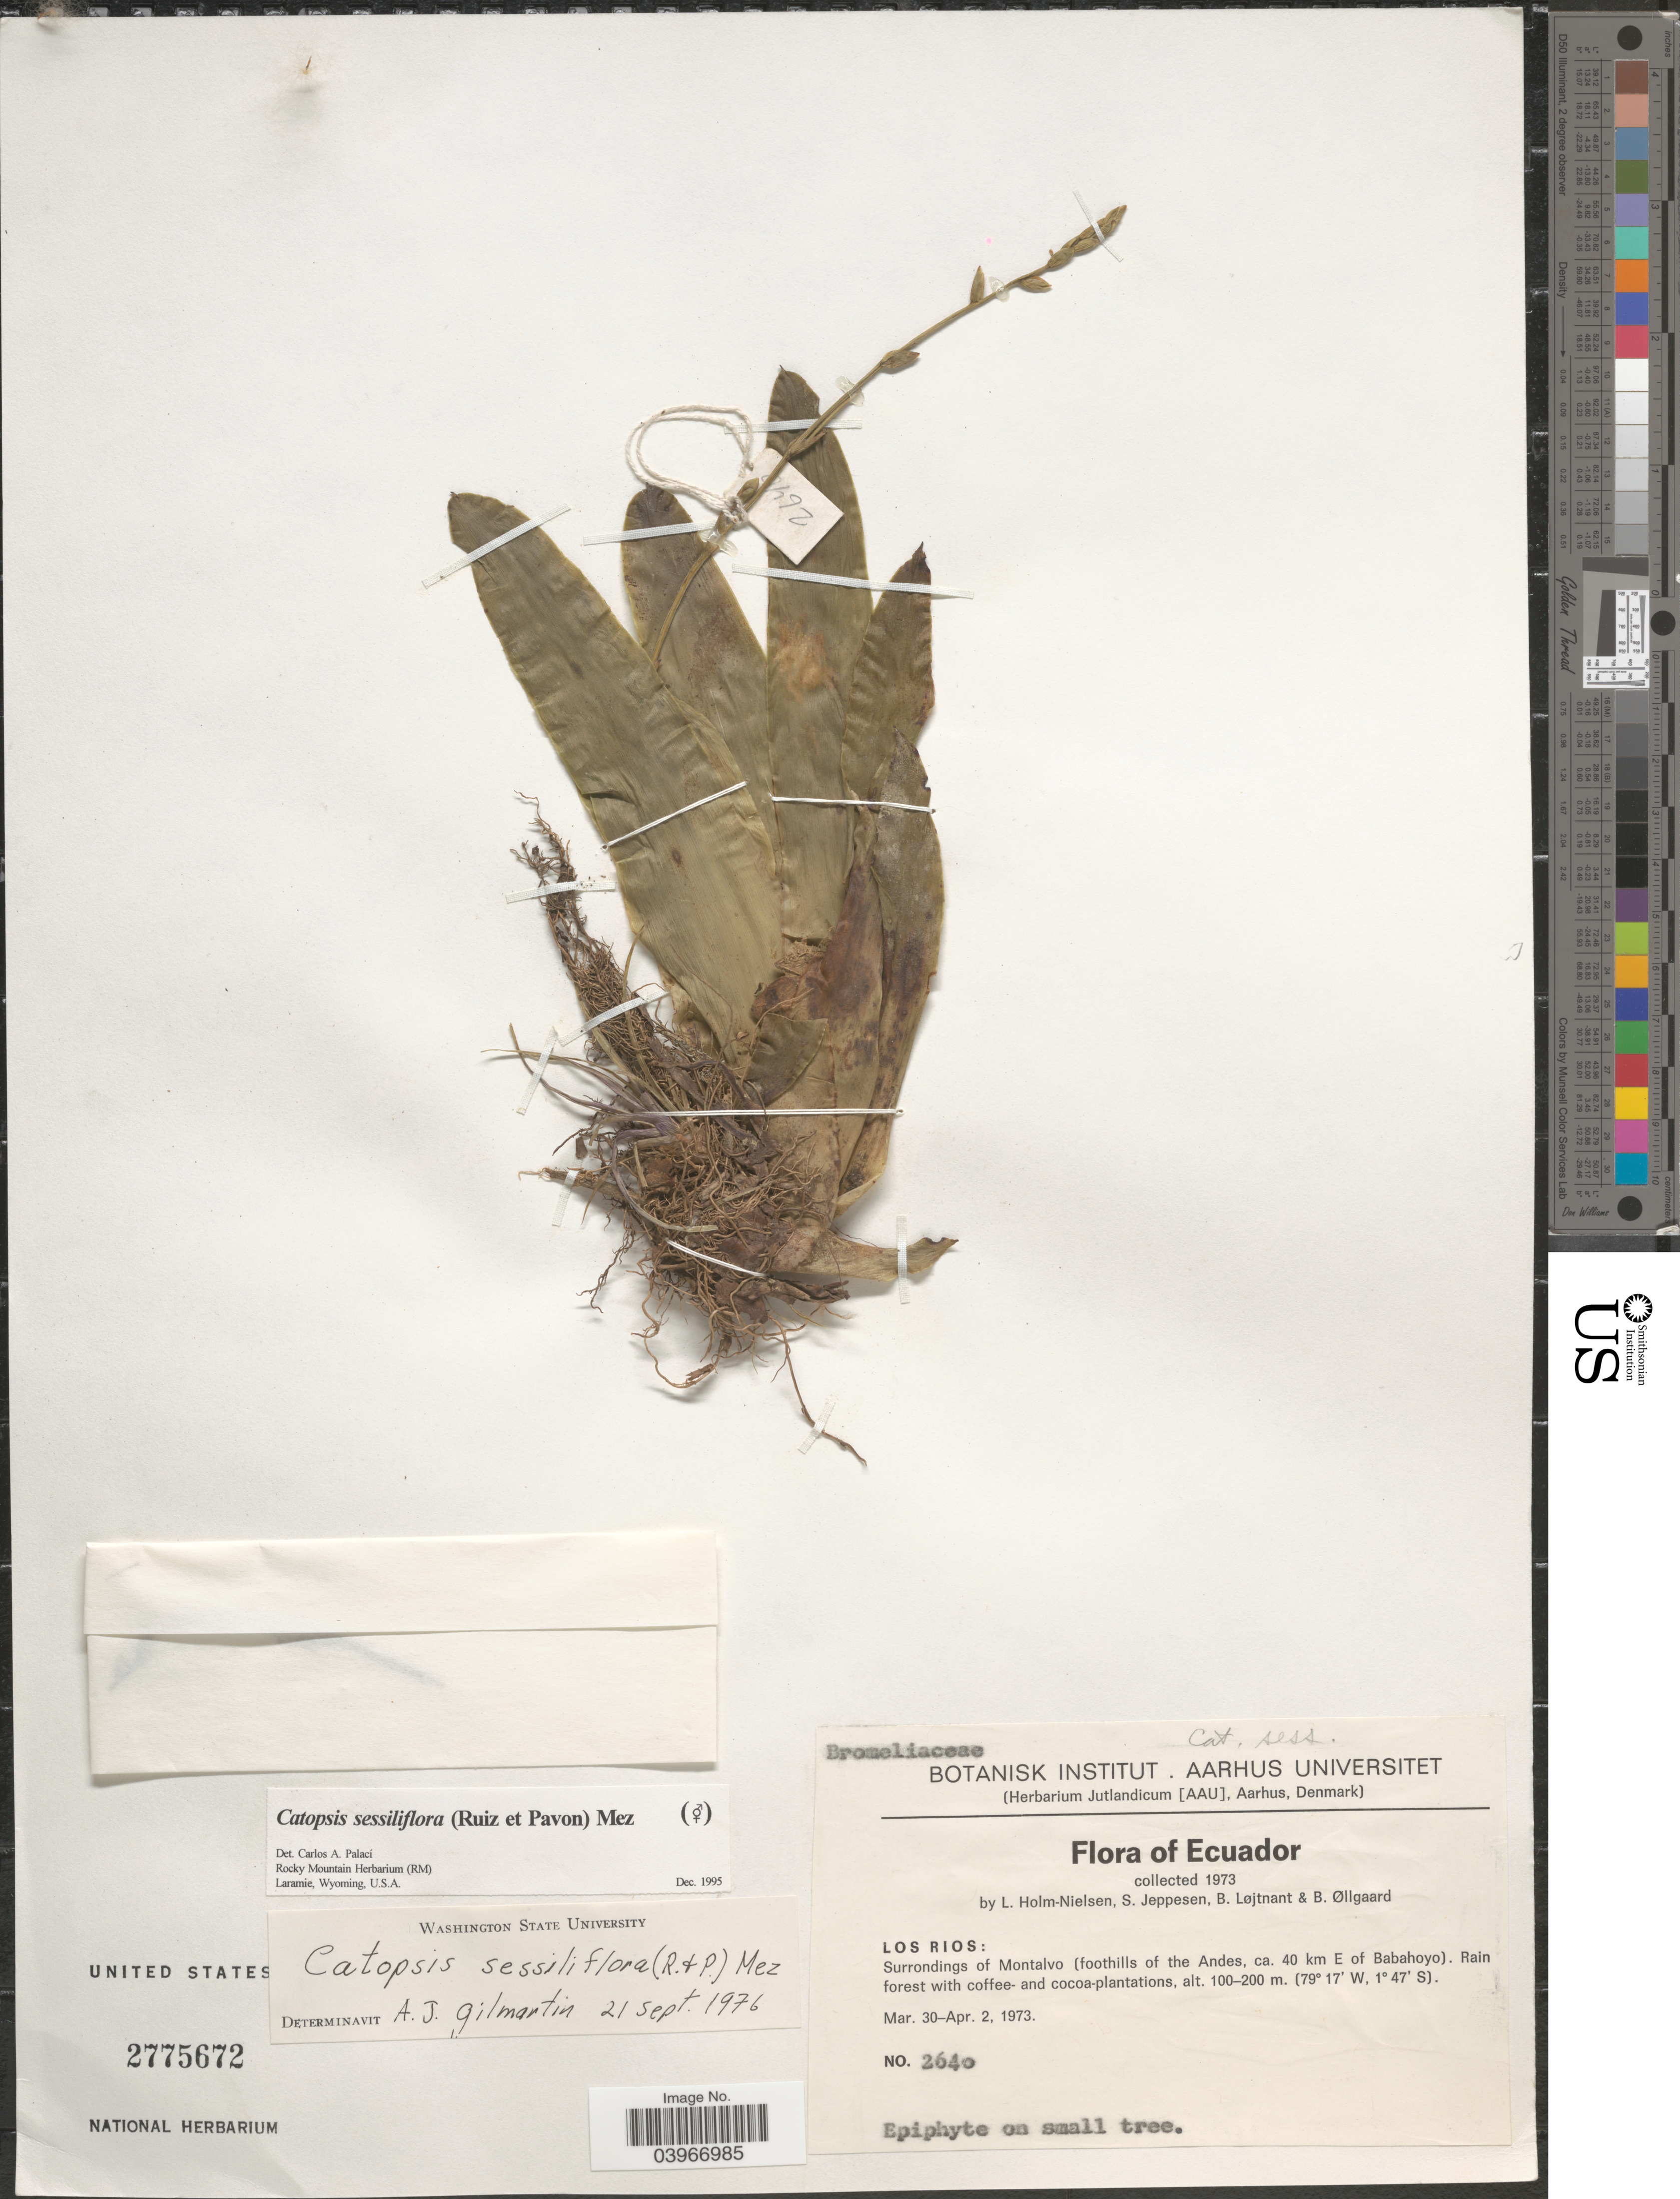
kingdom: Plantae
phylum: Tracheophyta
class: Liliopsida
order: Poales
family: Bromeliaceae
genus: Catopsis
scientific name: Catopsis sessiliflora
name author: (Ruiz & Pav.) Mez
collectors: L. Holm-Nielsen, S. Jeppesen, B. Löjtnant & B. Øllgaard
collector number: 2640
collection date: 1973-03-30/1973-04-02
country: Ecuador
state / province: Los Ríos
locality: Surrondings of Montalvo (foothills of the Andes, ca. 40 km E of Babahoyo).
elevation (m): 100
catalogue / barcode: US 2775672